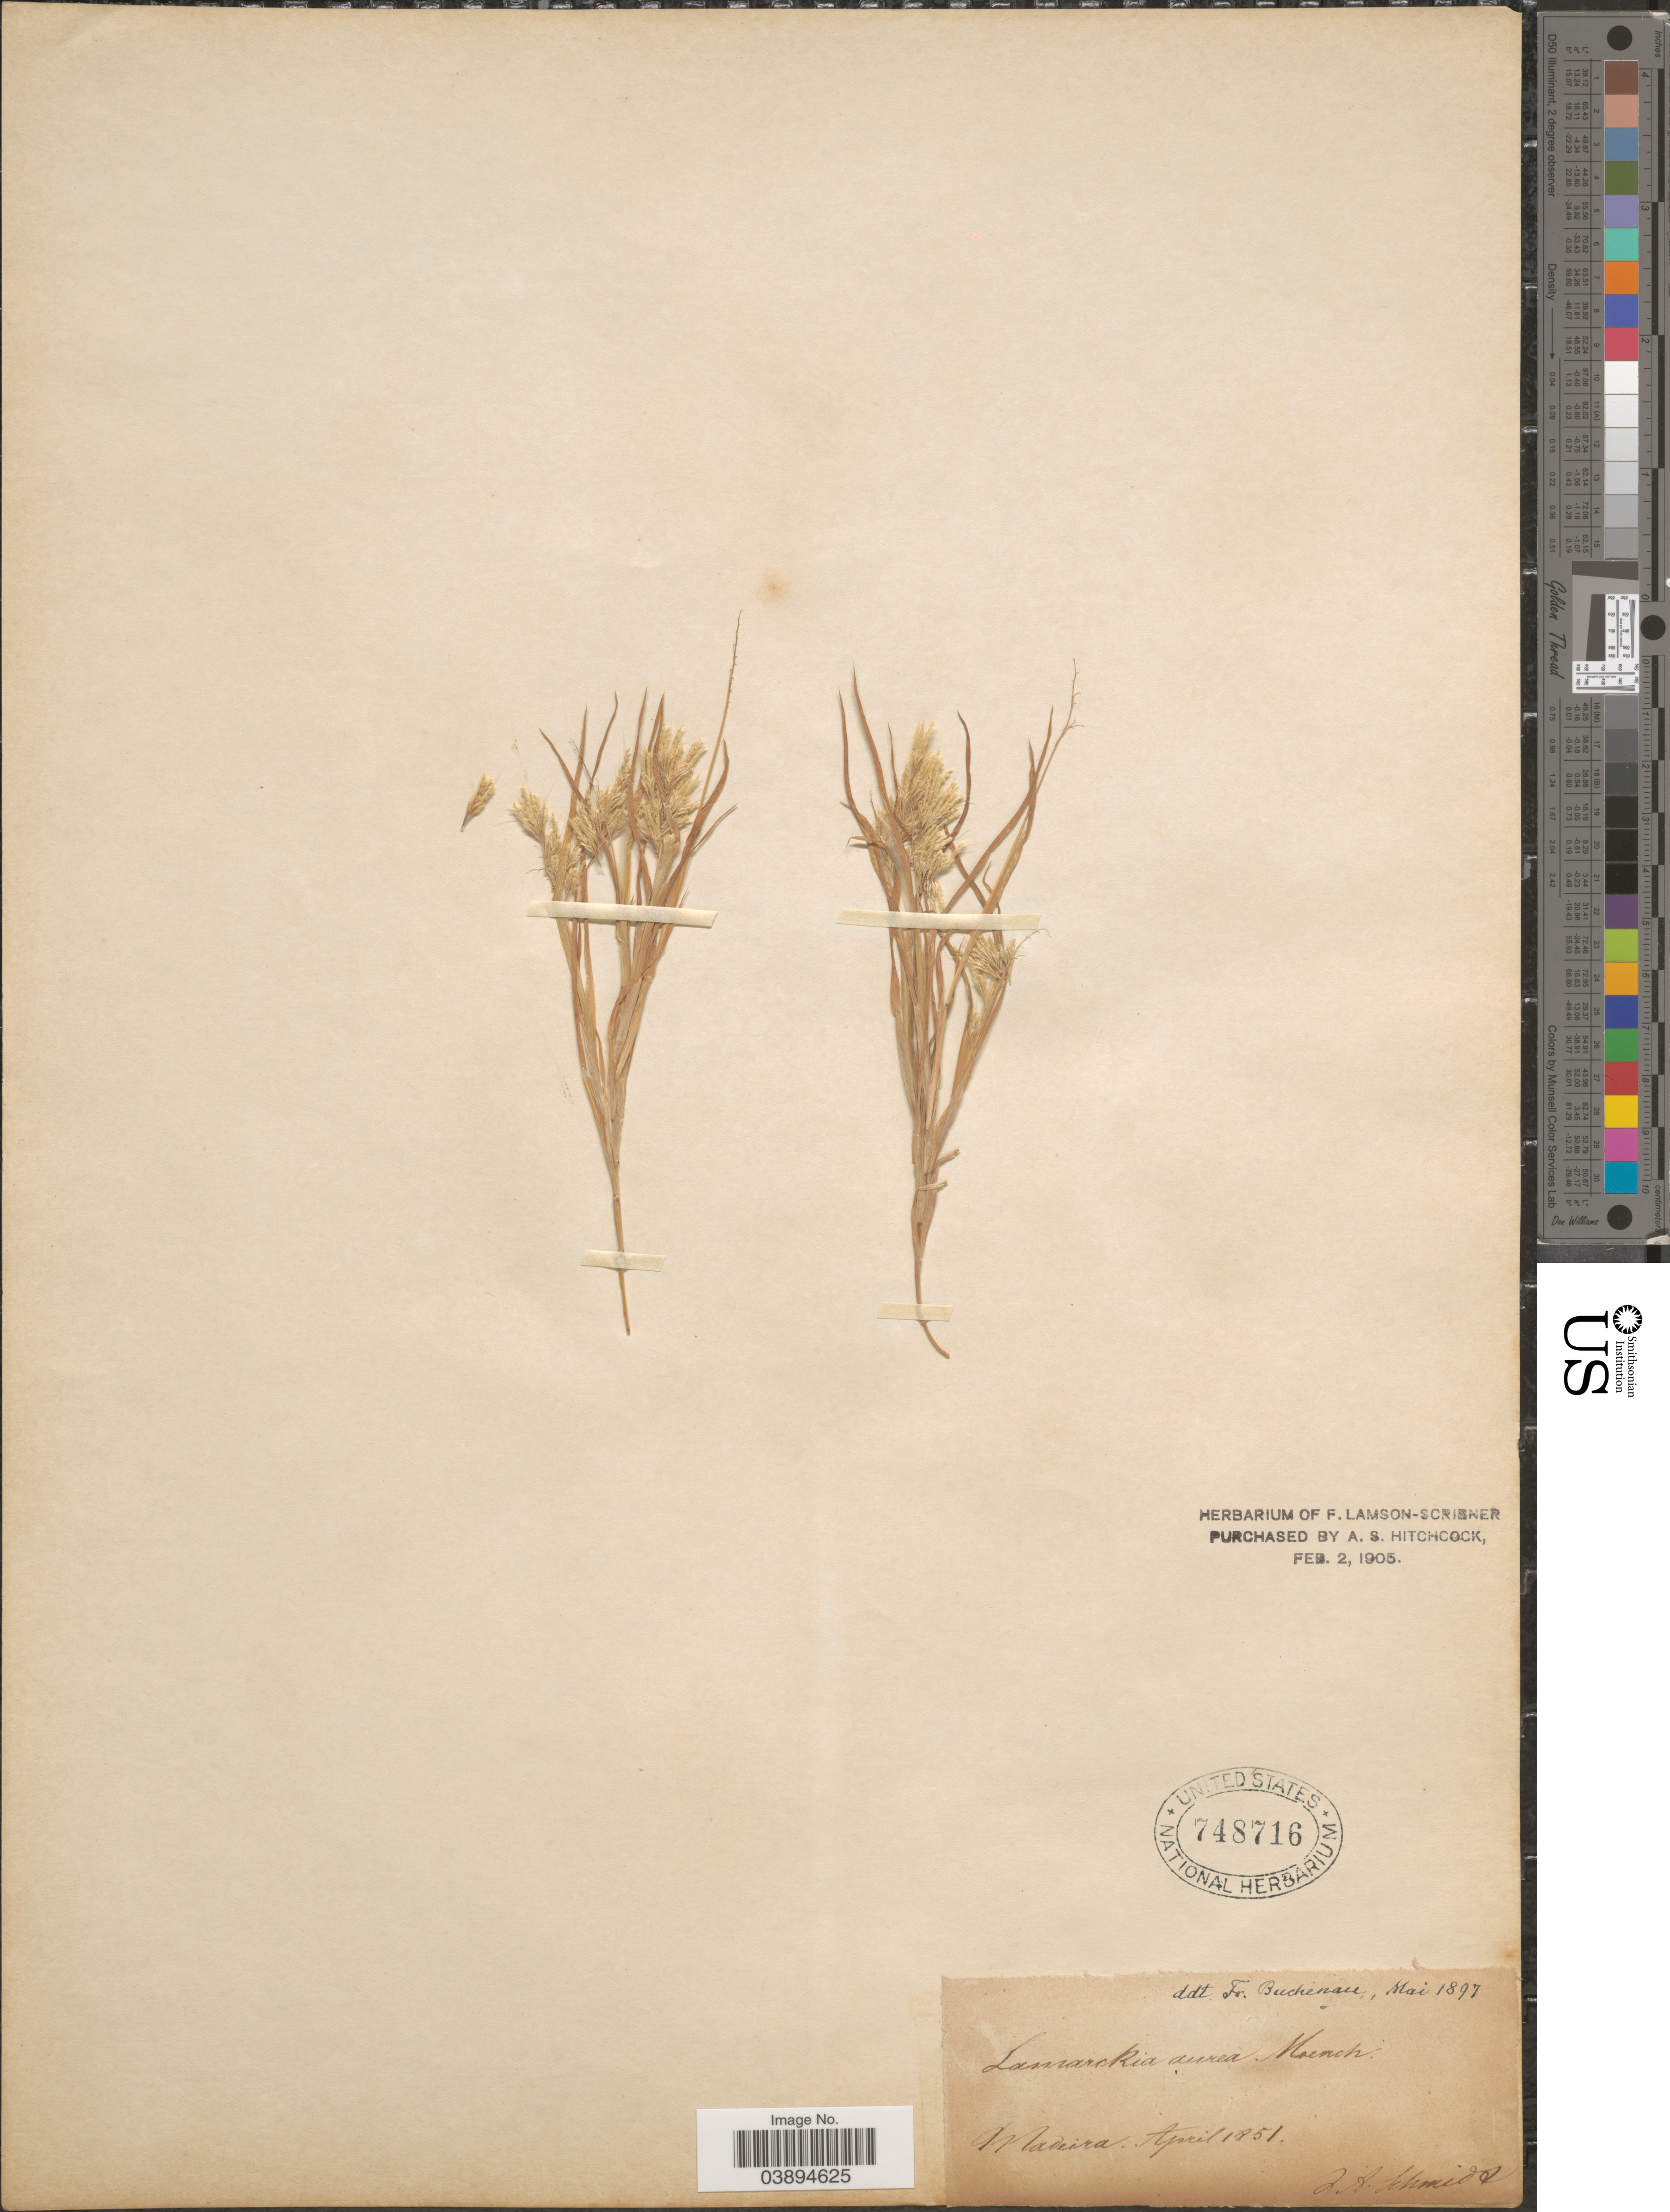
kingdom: Plantae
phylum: Tracheophyta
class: Liliopsida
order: Poales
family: Poaceae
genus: Lamarckia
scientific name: Lamarckia aurea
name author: (L.) Moench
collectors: A. Schmidt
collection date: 1851-04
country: Portugal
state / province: Madeira (Aut. Reg.)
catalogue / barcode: US 748716